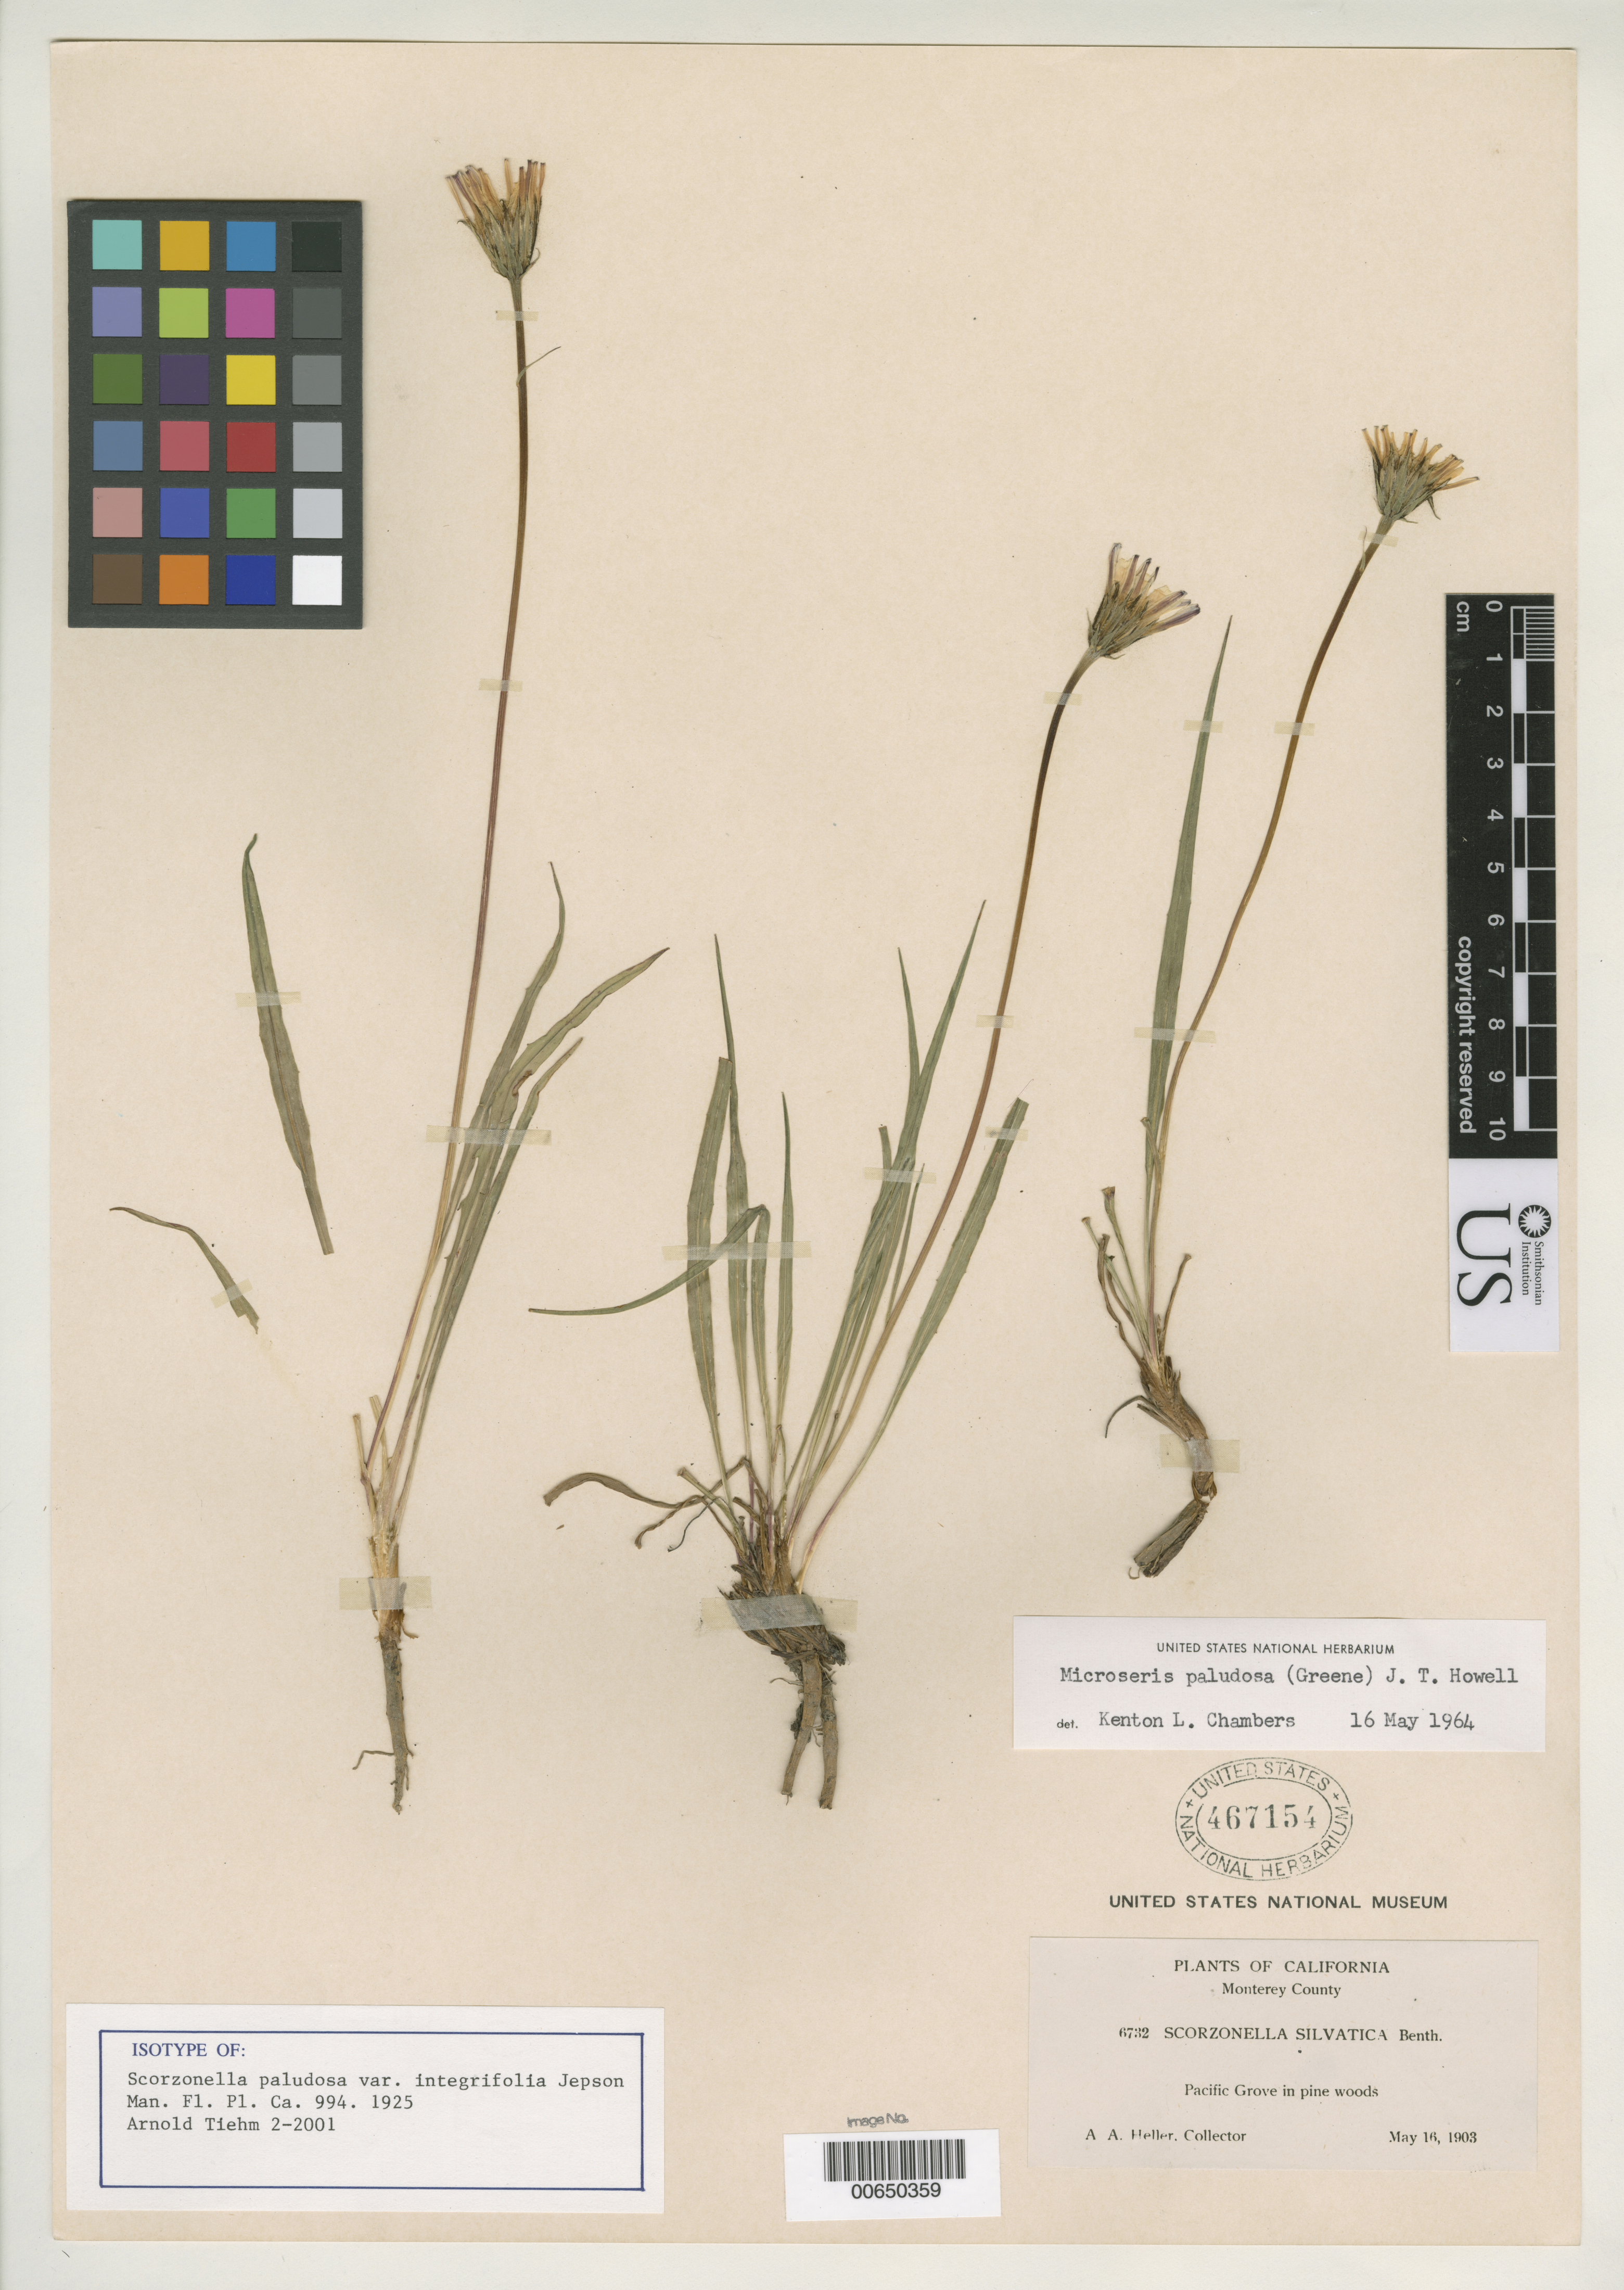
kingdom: Plantae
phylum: Tracheophyta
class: Magnoliopsida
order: Asterales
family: Asteraceae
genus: Scorzonella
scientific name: Scorzonella paludosa var. integrifolia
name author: Jeps.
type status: Isotype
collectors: A. A. Heller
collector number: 6732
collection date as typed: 16 May 1903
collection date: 1903-05-16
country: United States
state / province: California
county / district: Monterey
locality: Pacific Grove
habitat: In pine woods.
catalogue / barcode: US 467154